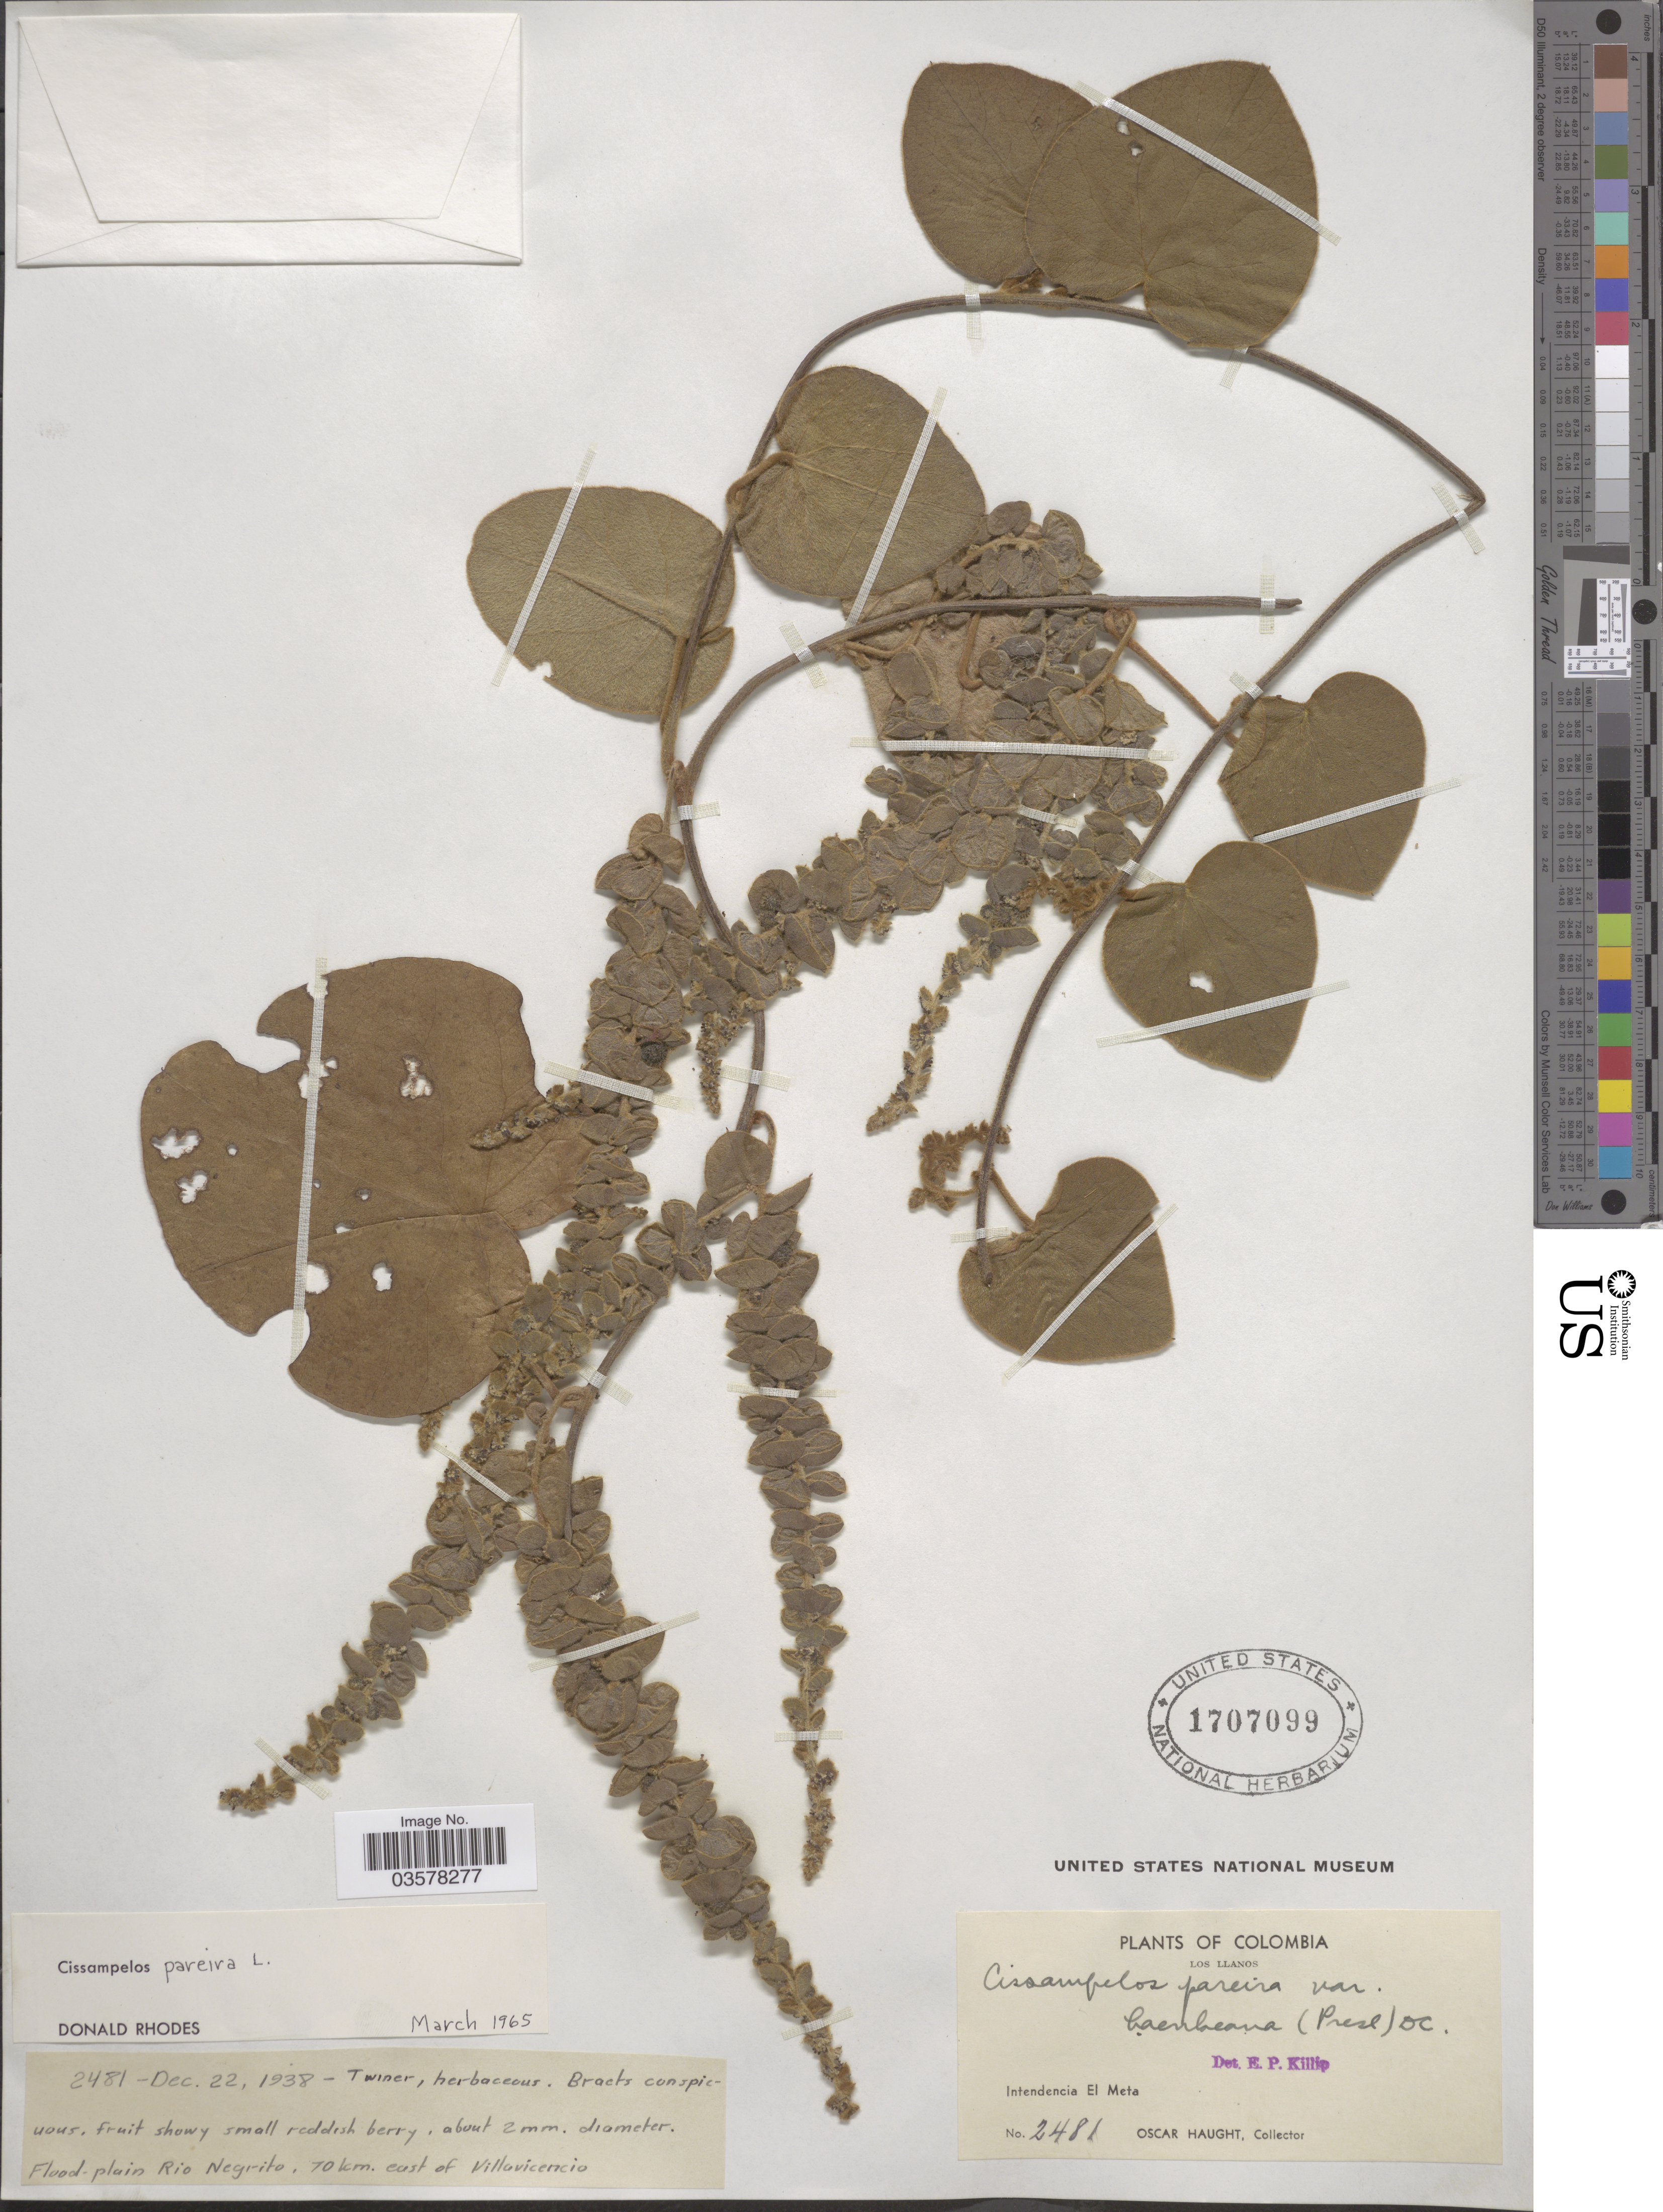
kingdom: Plantae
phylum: Tracheophyta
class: Magnoliopsida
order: Ranunculales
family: Menispermaceae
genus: Cissampelos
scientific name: Cissampelos pareira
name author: L.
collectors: O. Haught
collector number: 2481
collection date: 1938-12-22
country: Colombia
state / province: Meta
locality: Flood-plain Rio Negrito, 70 km. east of Villavicencio. Los Llanos. Intendencia El Meta.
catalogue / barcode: US 1707099